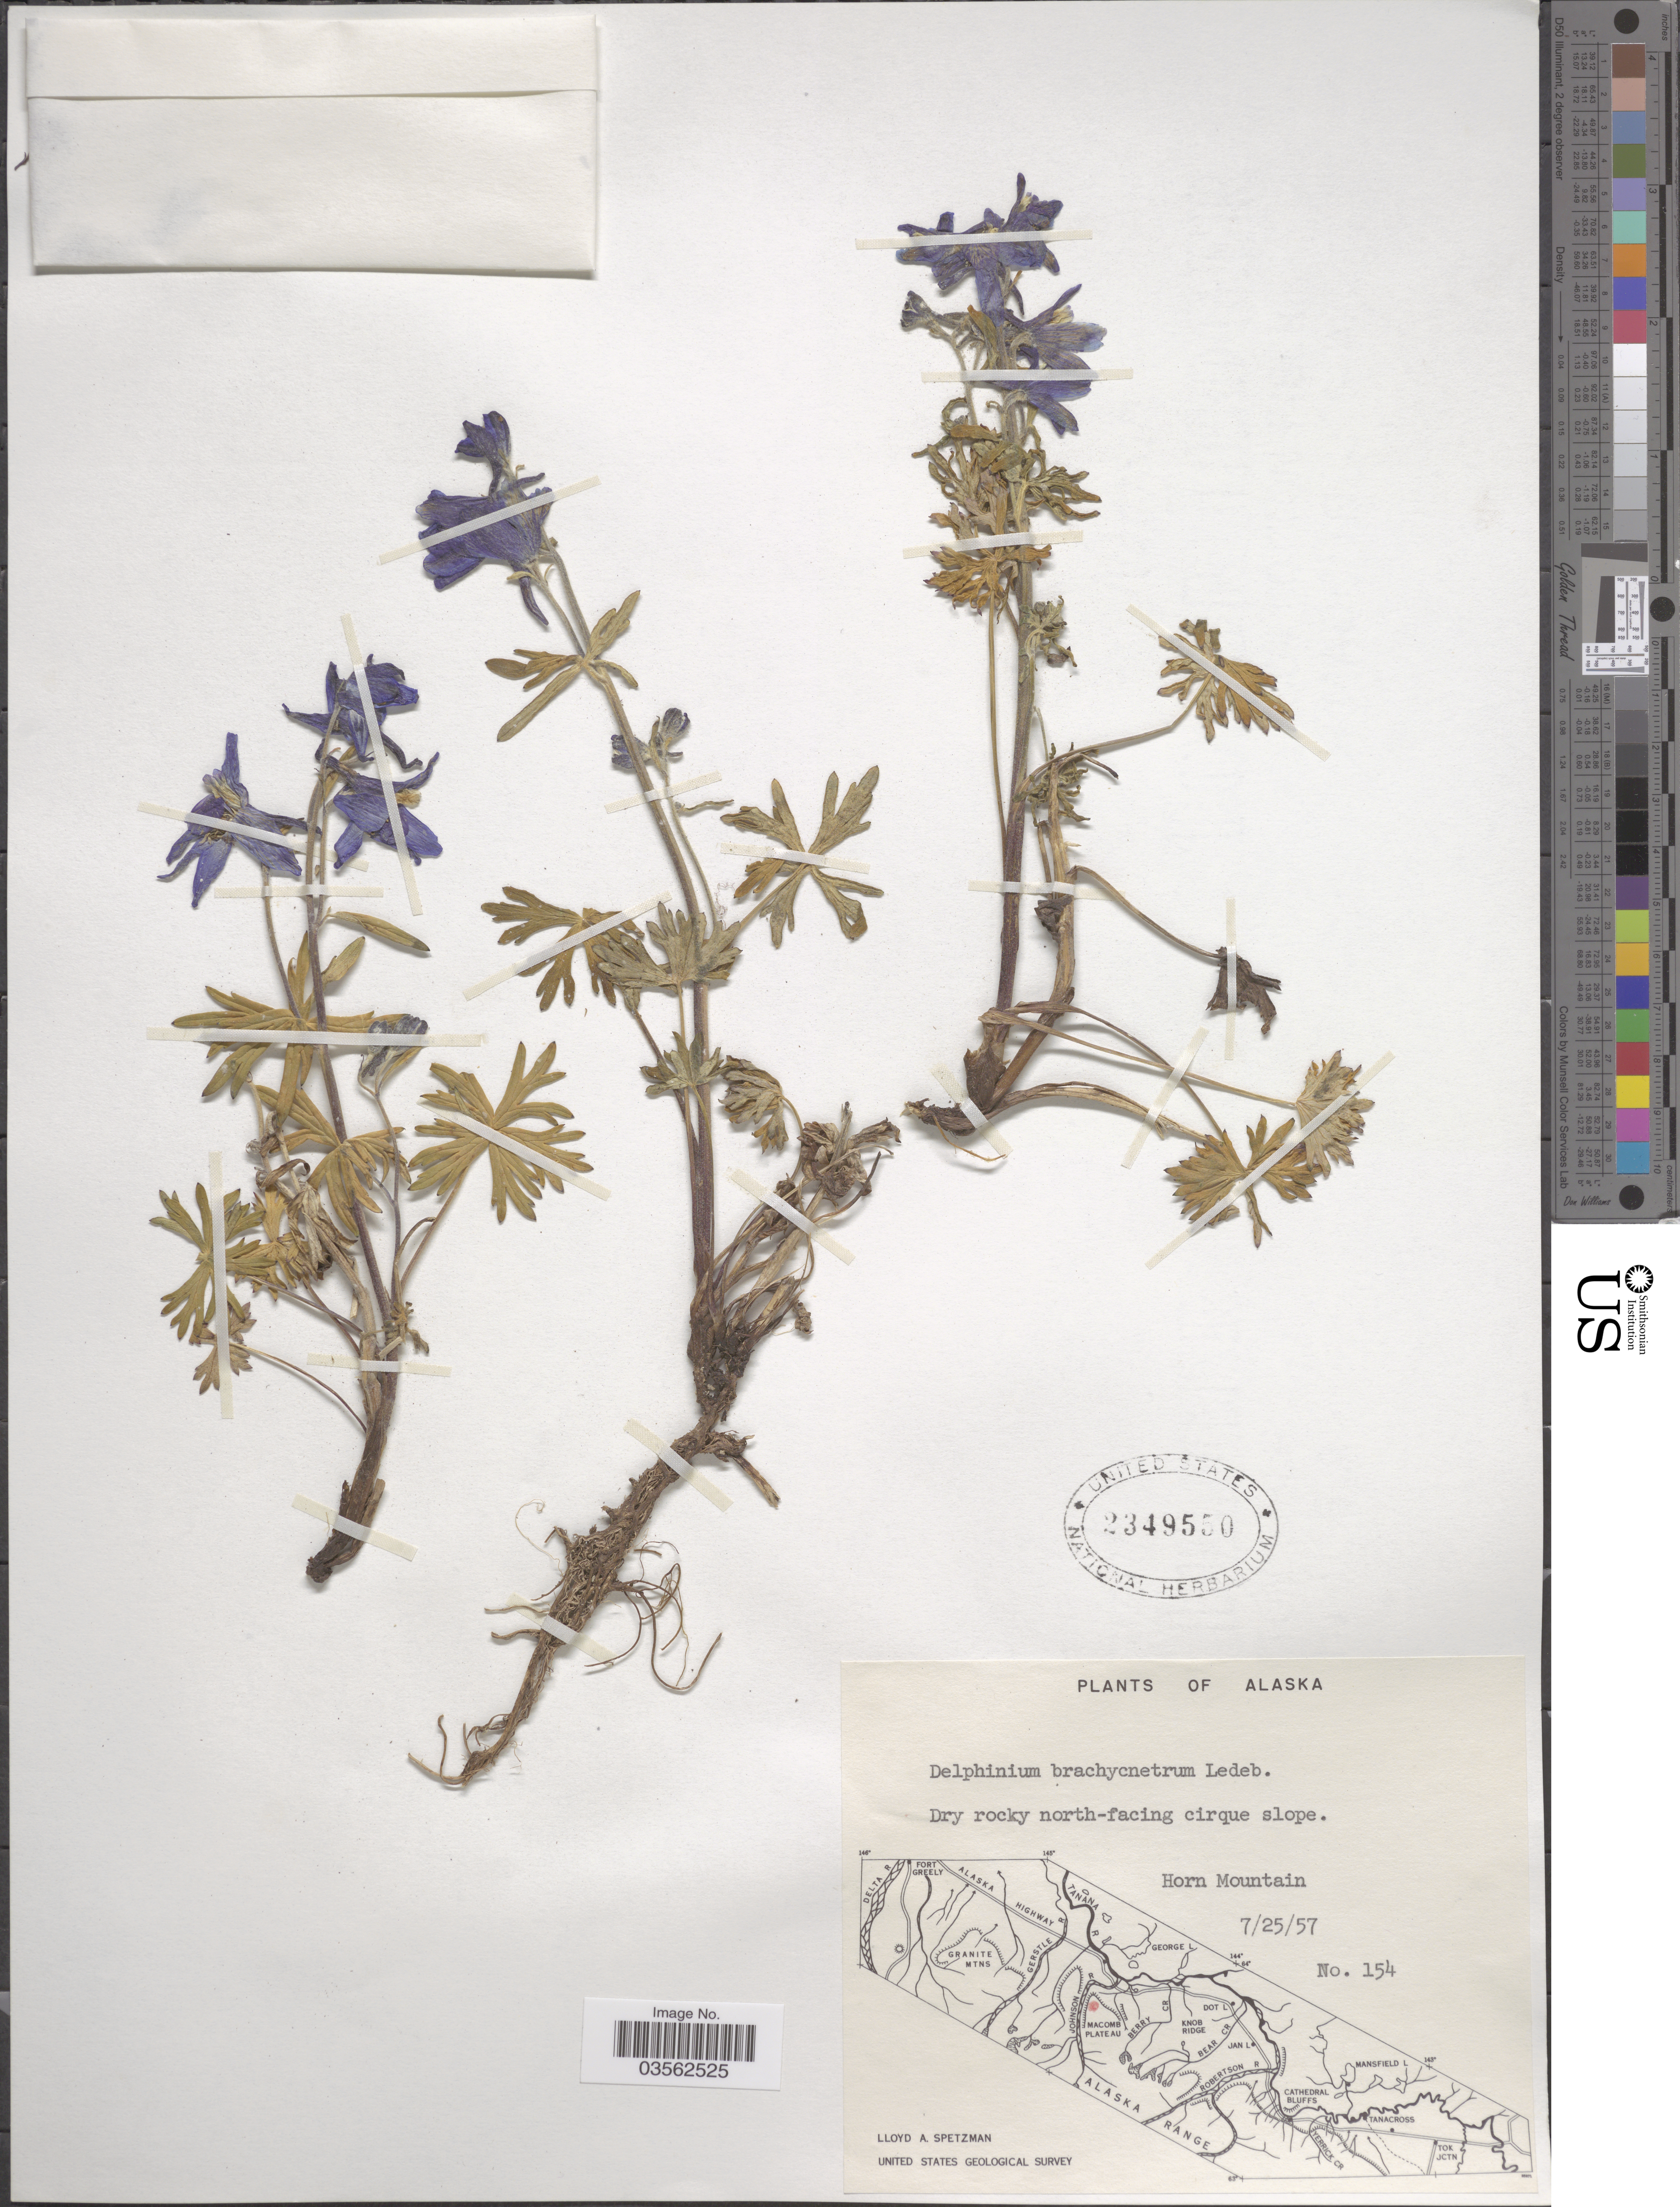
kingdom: Plantae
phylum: Tracheophyta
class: Magnoliopsida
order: Ranunculales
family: Ranunculaceae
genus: Delphinium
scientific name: Delphinium brachycentrum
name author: Ledeb.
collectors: L. Spetzman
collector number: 154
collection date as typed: Transcribed d/m/y: 25/7/57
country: United States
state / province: Alaska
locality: Dry rocky north-facing cirque slope. Horn Mountain.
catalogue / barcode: US 2349550